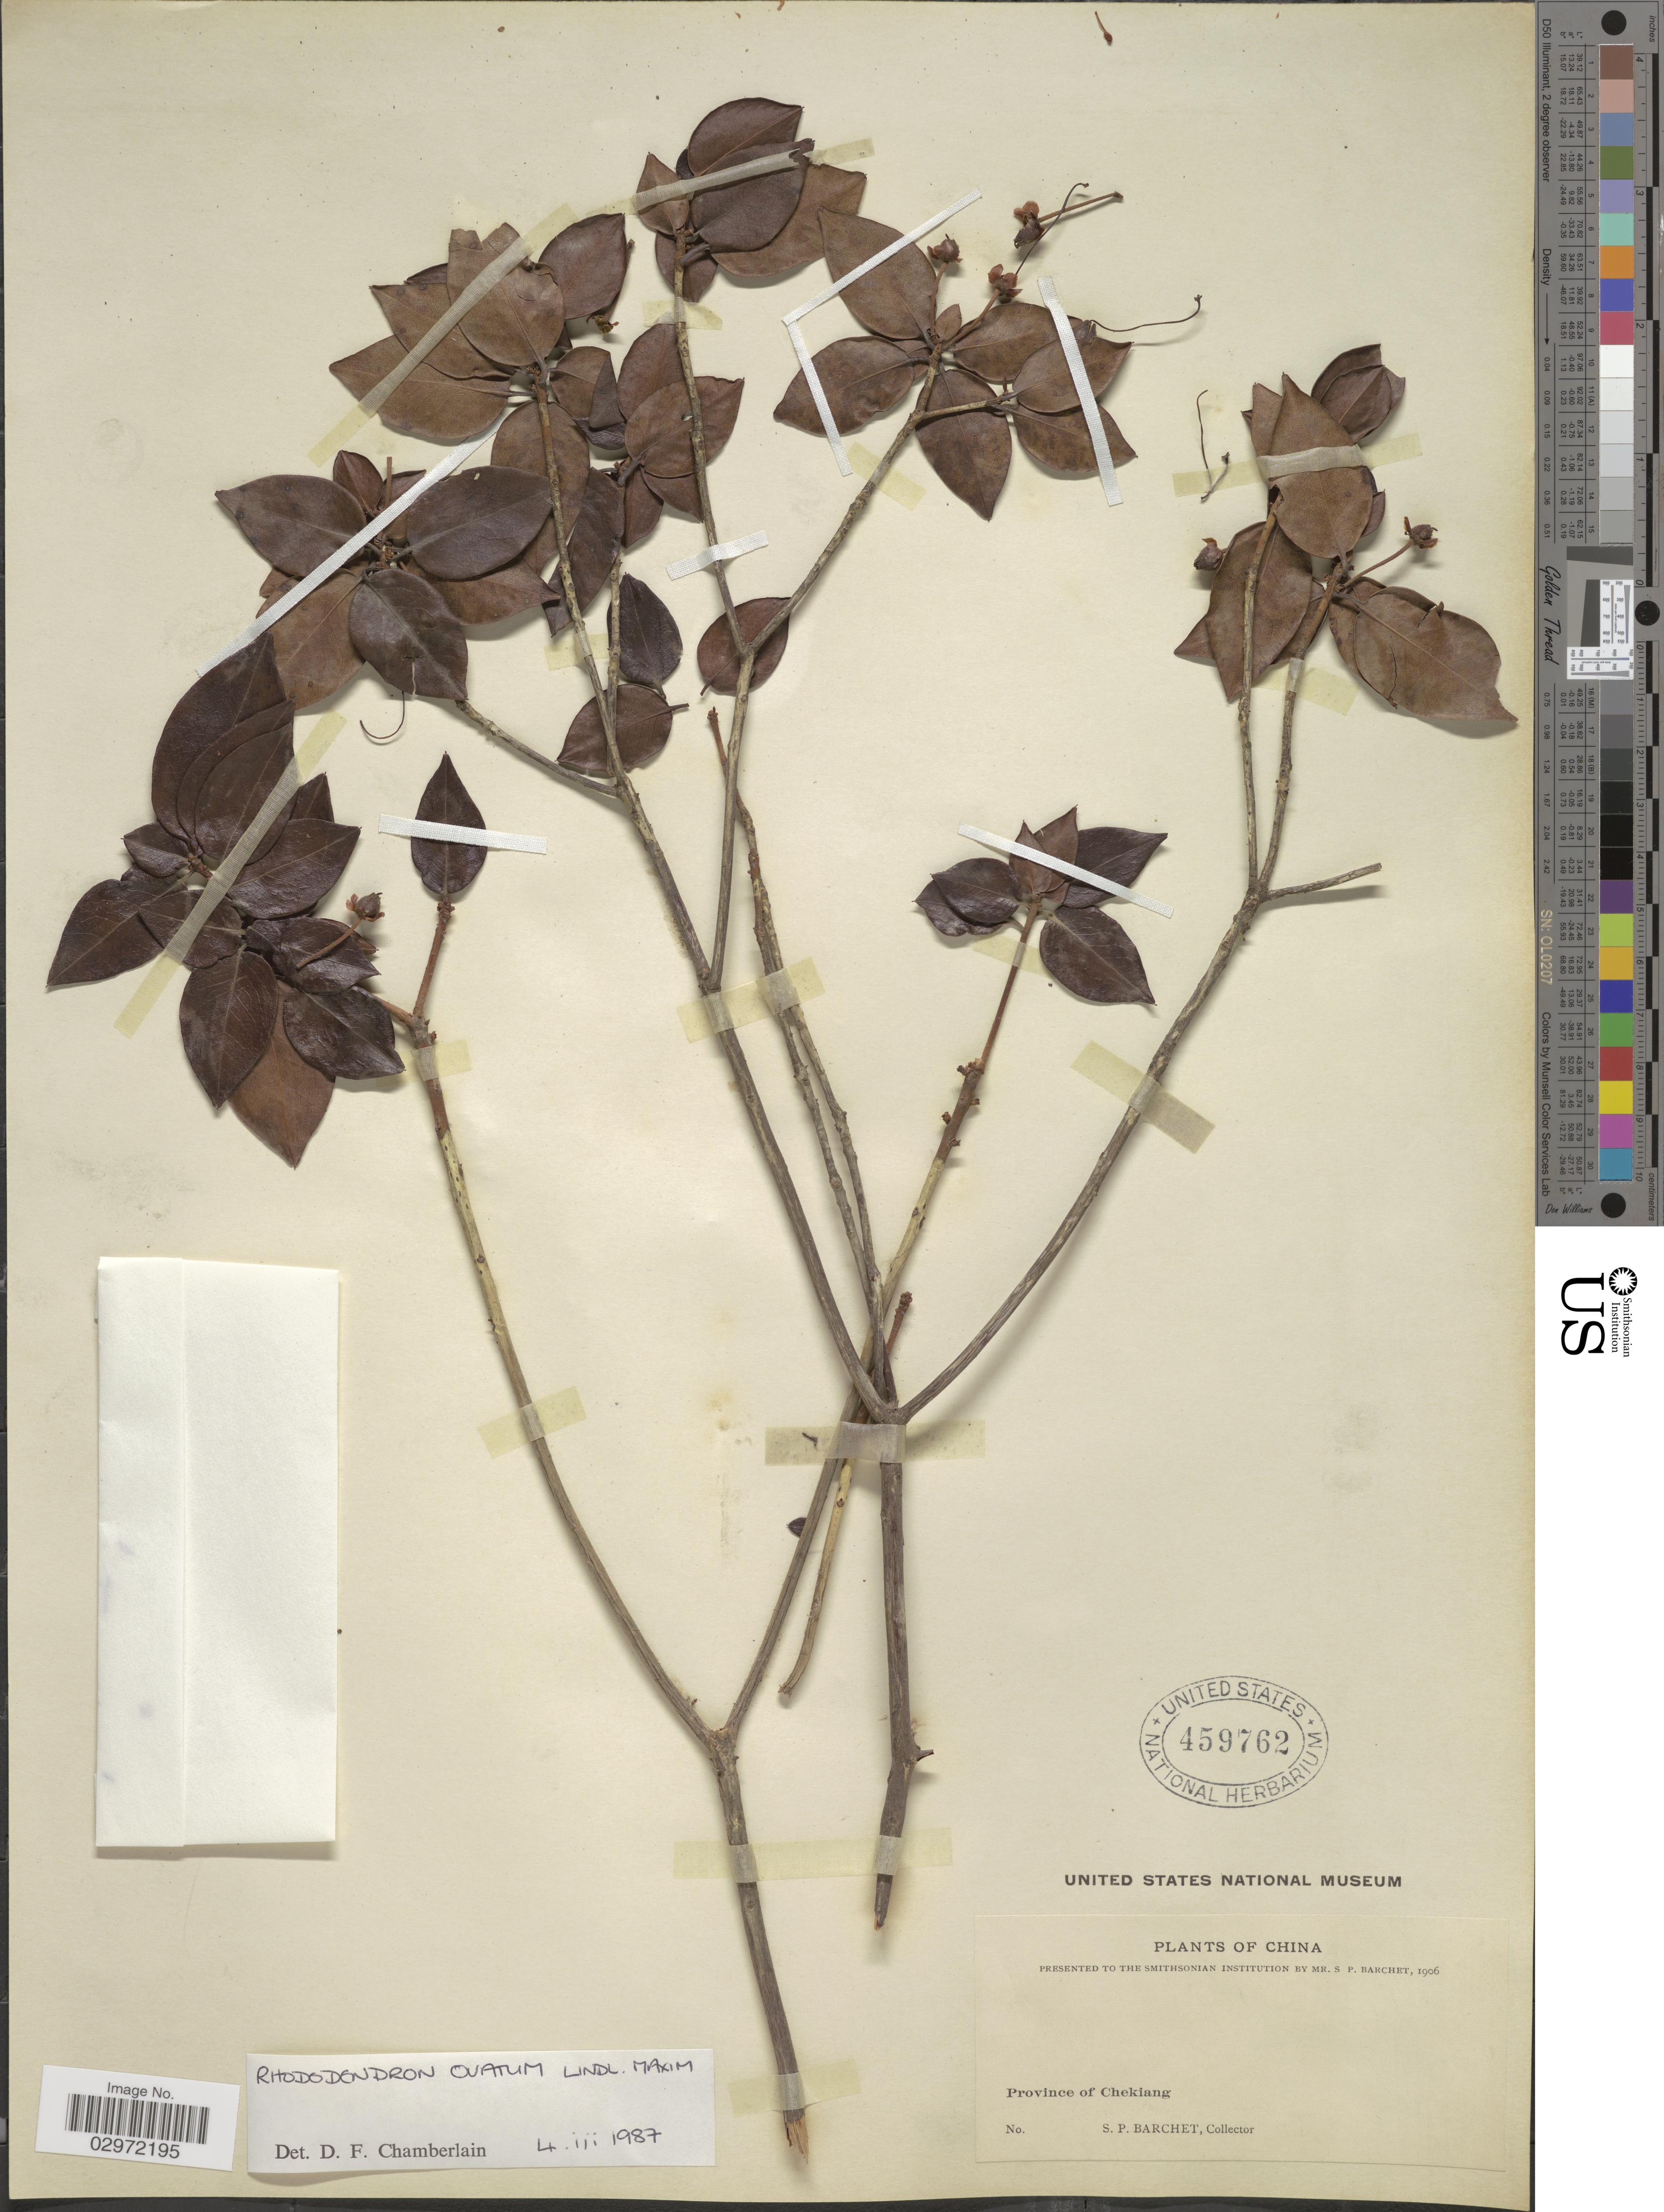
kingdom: Plantae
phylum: Tracheophyta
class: Magnoliopsida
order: Ericales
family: Ericaceae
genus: Rhododendron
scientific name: Rhododendron ovatum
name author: (Lindl.) Planch. ex Maxim.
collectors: S. P. Barchet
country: China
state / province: Zhejiang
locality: Province of Chekiang.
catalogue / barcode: US 459762